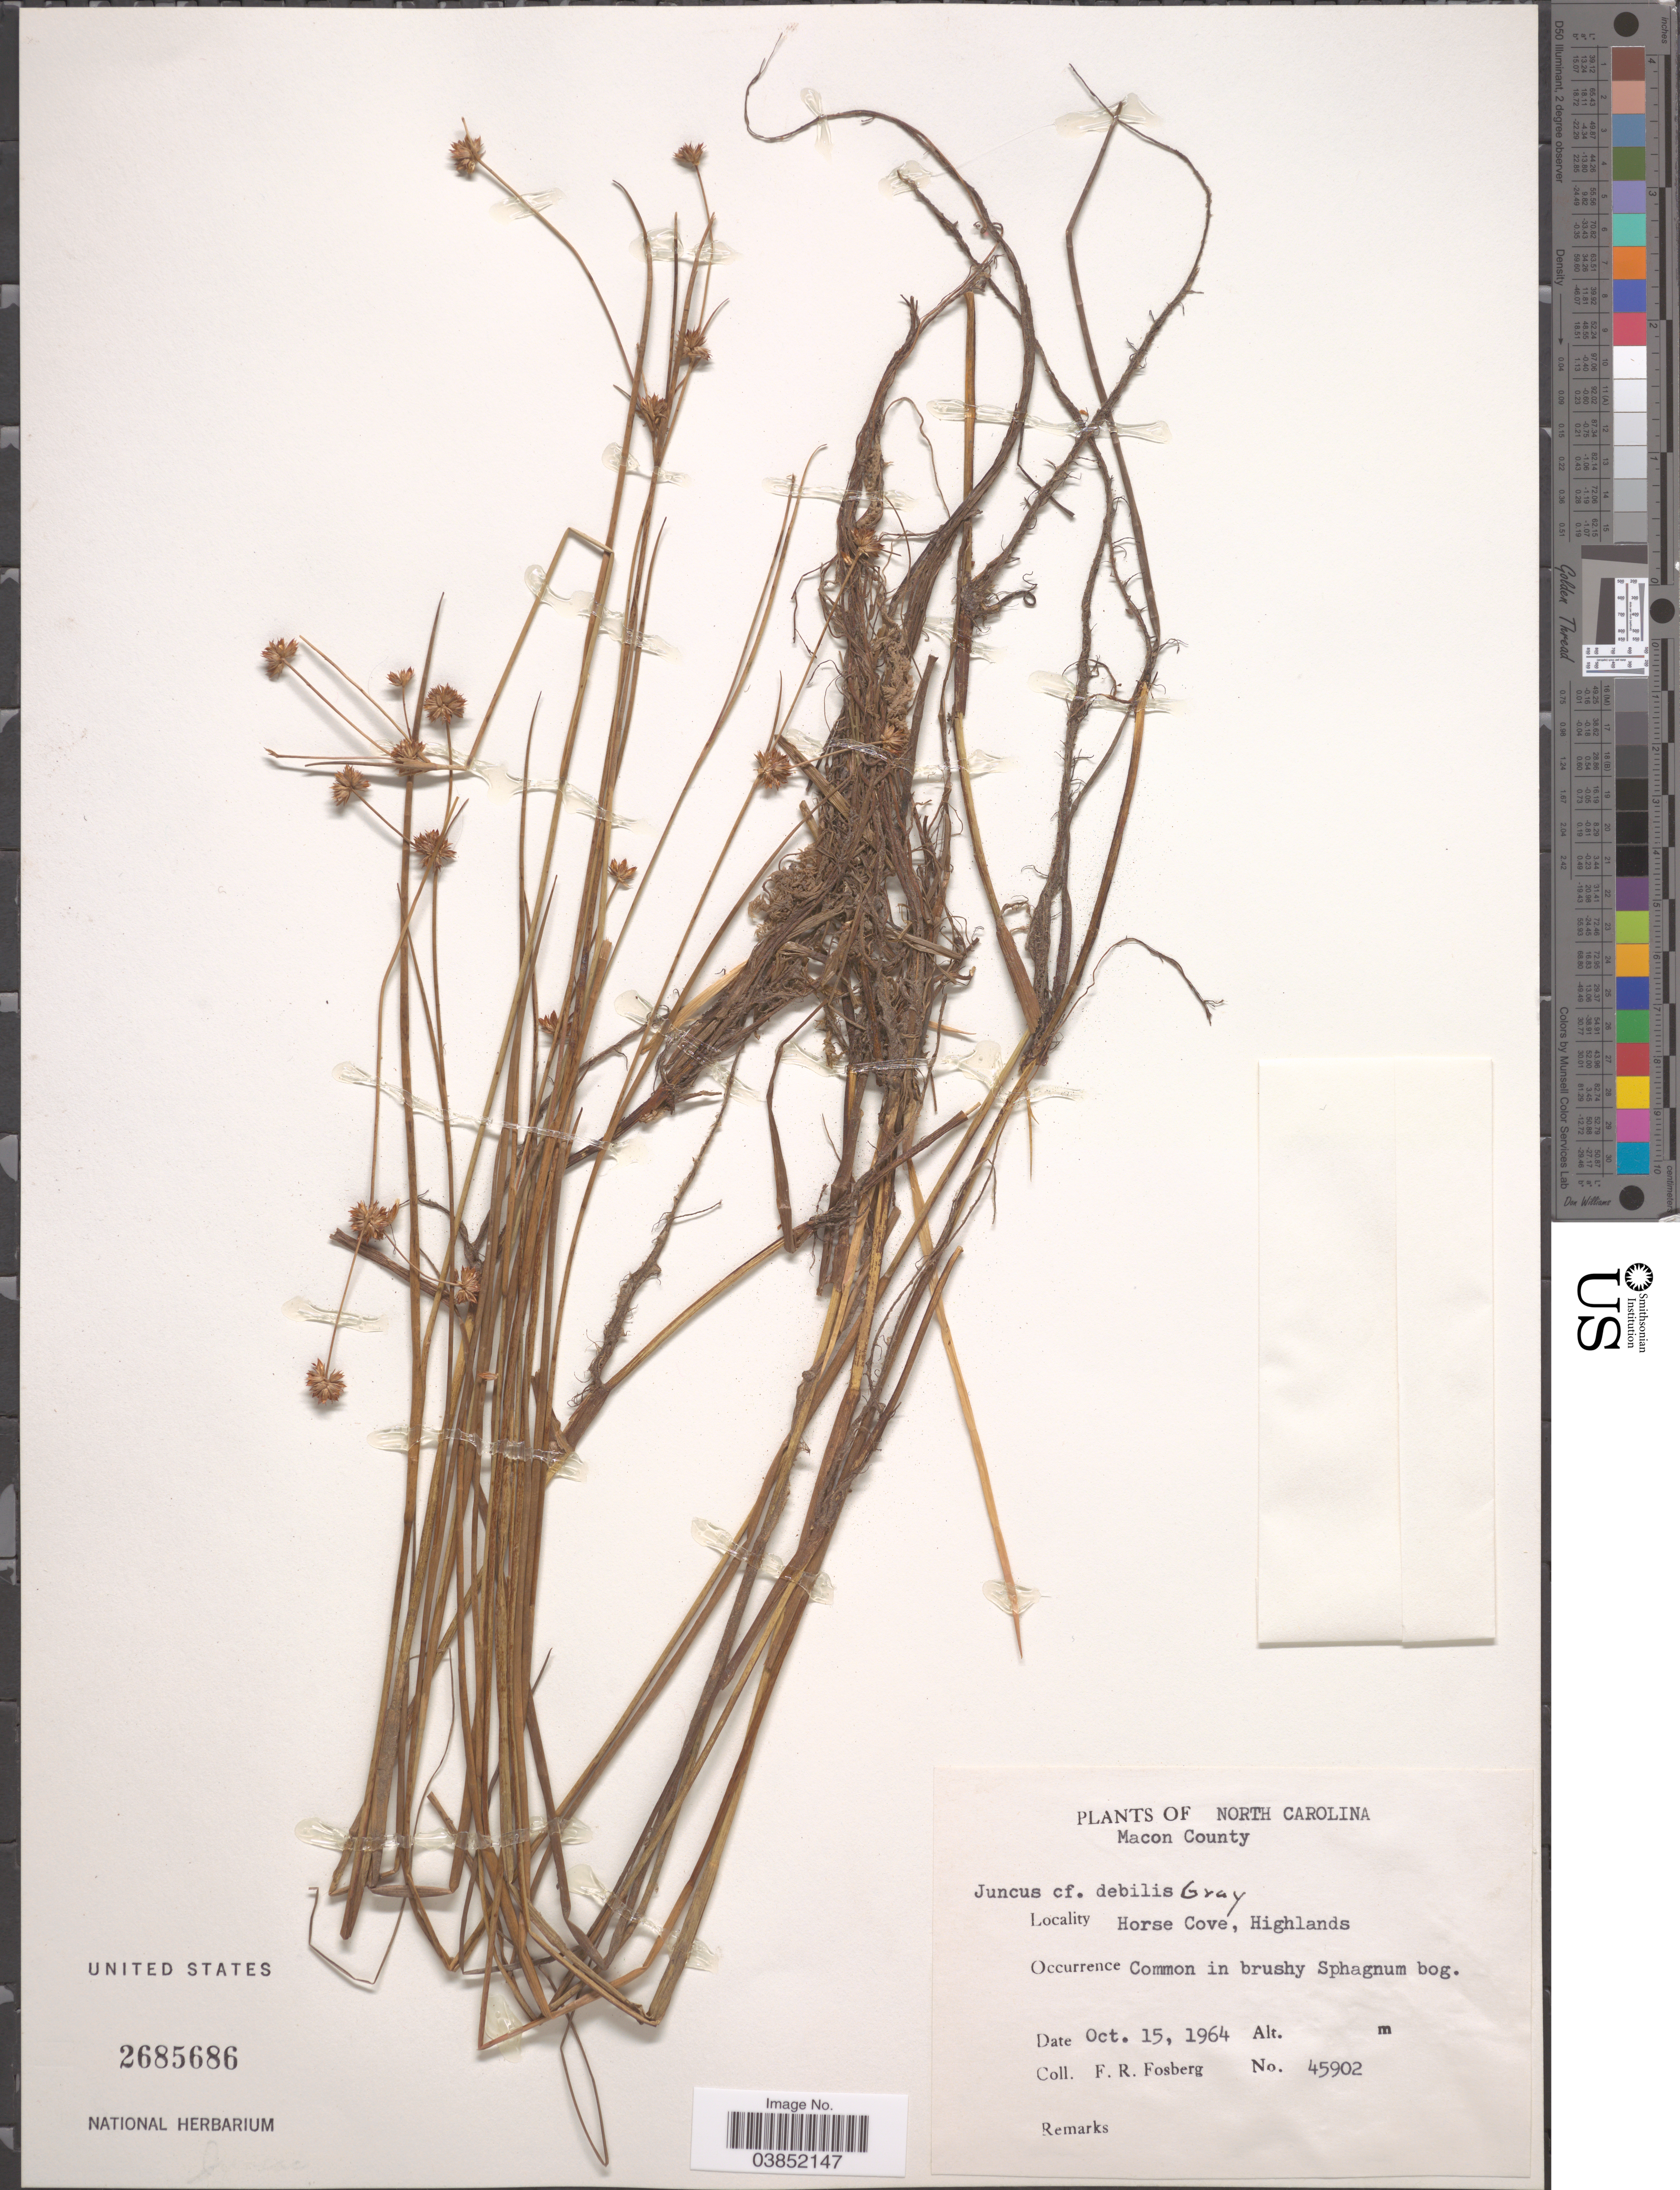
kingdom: Plantae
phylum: Tracheophyta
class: Liliopsida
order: Poales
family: Juncaceae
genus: Juncus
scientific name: Juncus debilis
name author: A. Gray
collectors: F. R. Fosberg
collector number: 45902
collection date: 1964-10-15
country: United States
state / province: North Carolina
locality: Macon County. Horse Cove, Highlands.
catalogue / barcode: US 2685686